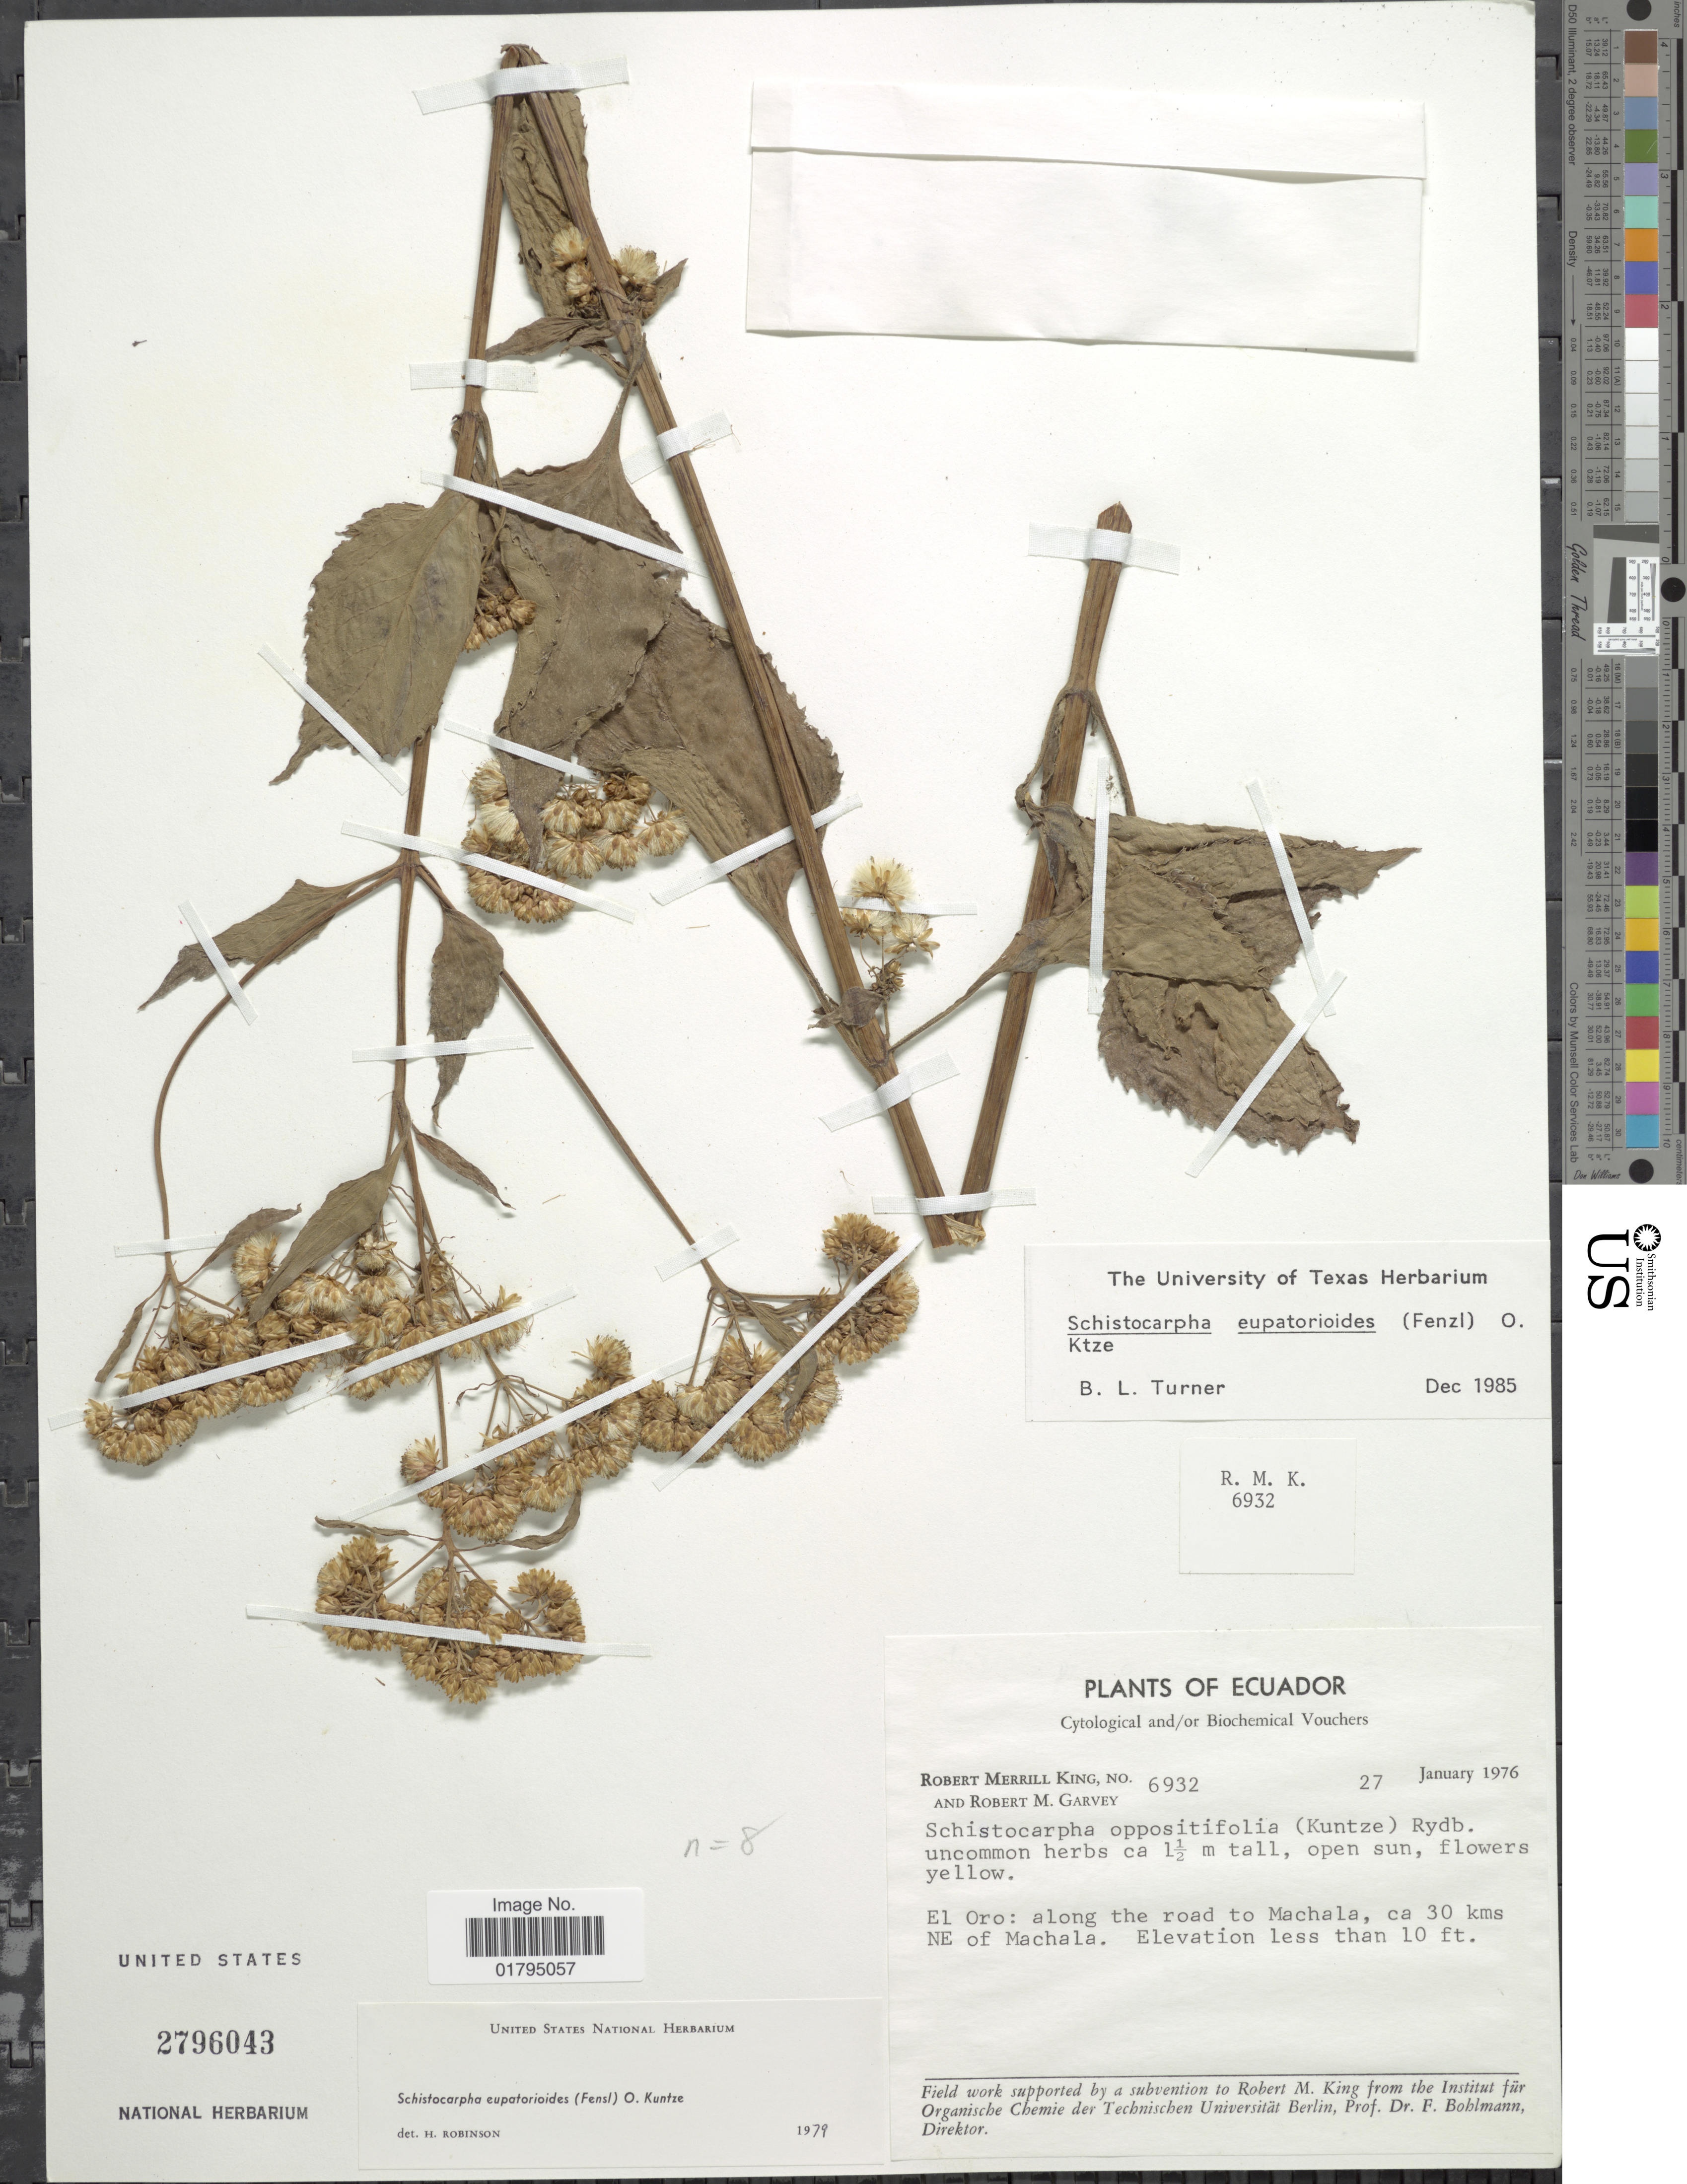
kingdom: Plantae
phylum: Tracheophyta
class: Magnoliopsida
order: Asterales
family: Asteraceae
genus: Schistocarpha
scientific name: Schistocarpha eupatorioides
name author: (Fenzl) Kuntze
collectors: R. M. King & R. Garvey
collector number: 6932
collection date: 1976-01-27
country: Ecuador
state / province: El Oro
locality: El Oro: along the road to Machela, ca. 30 kms NE of Machala.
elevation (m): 3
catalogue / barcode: US 2796043